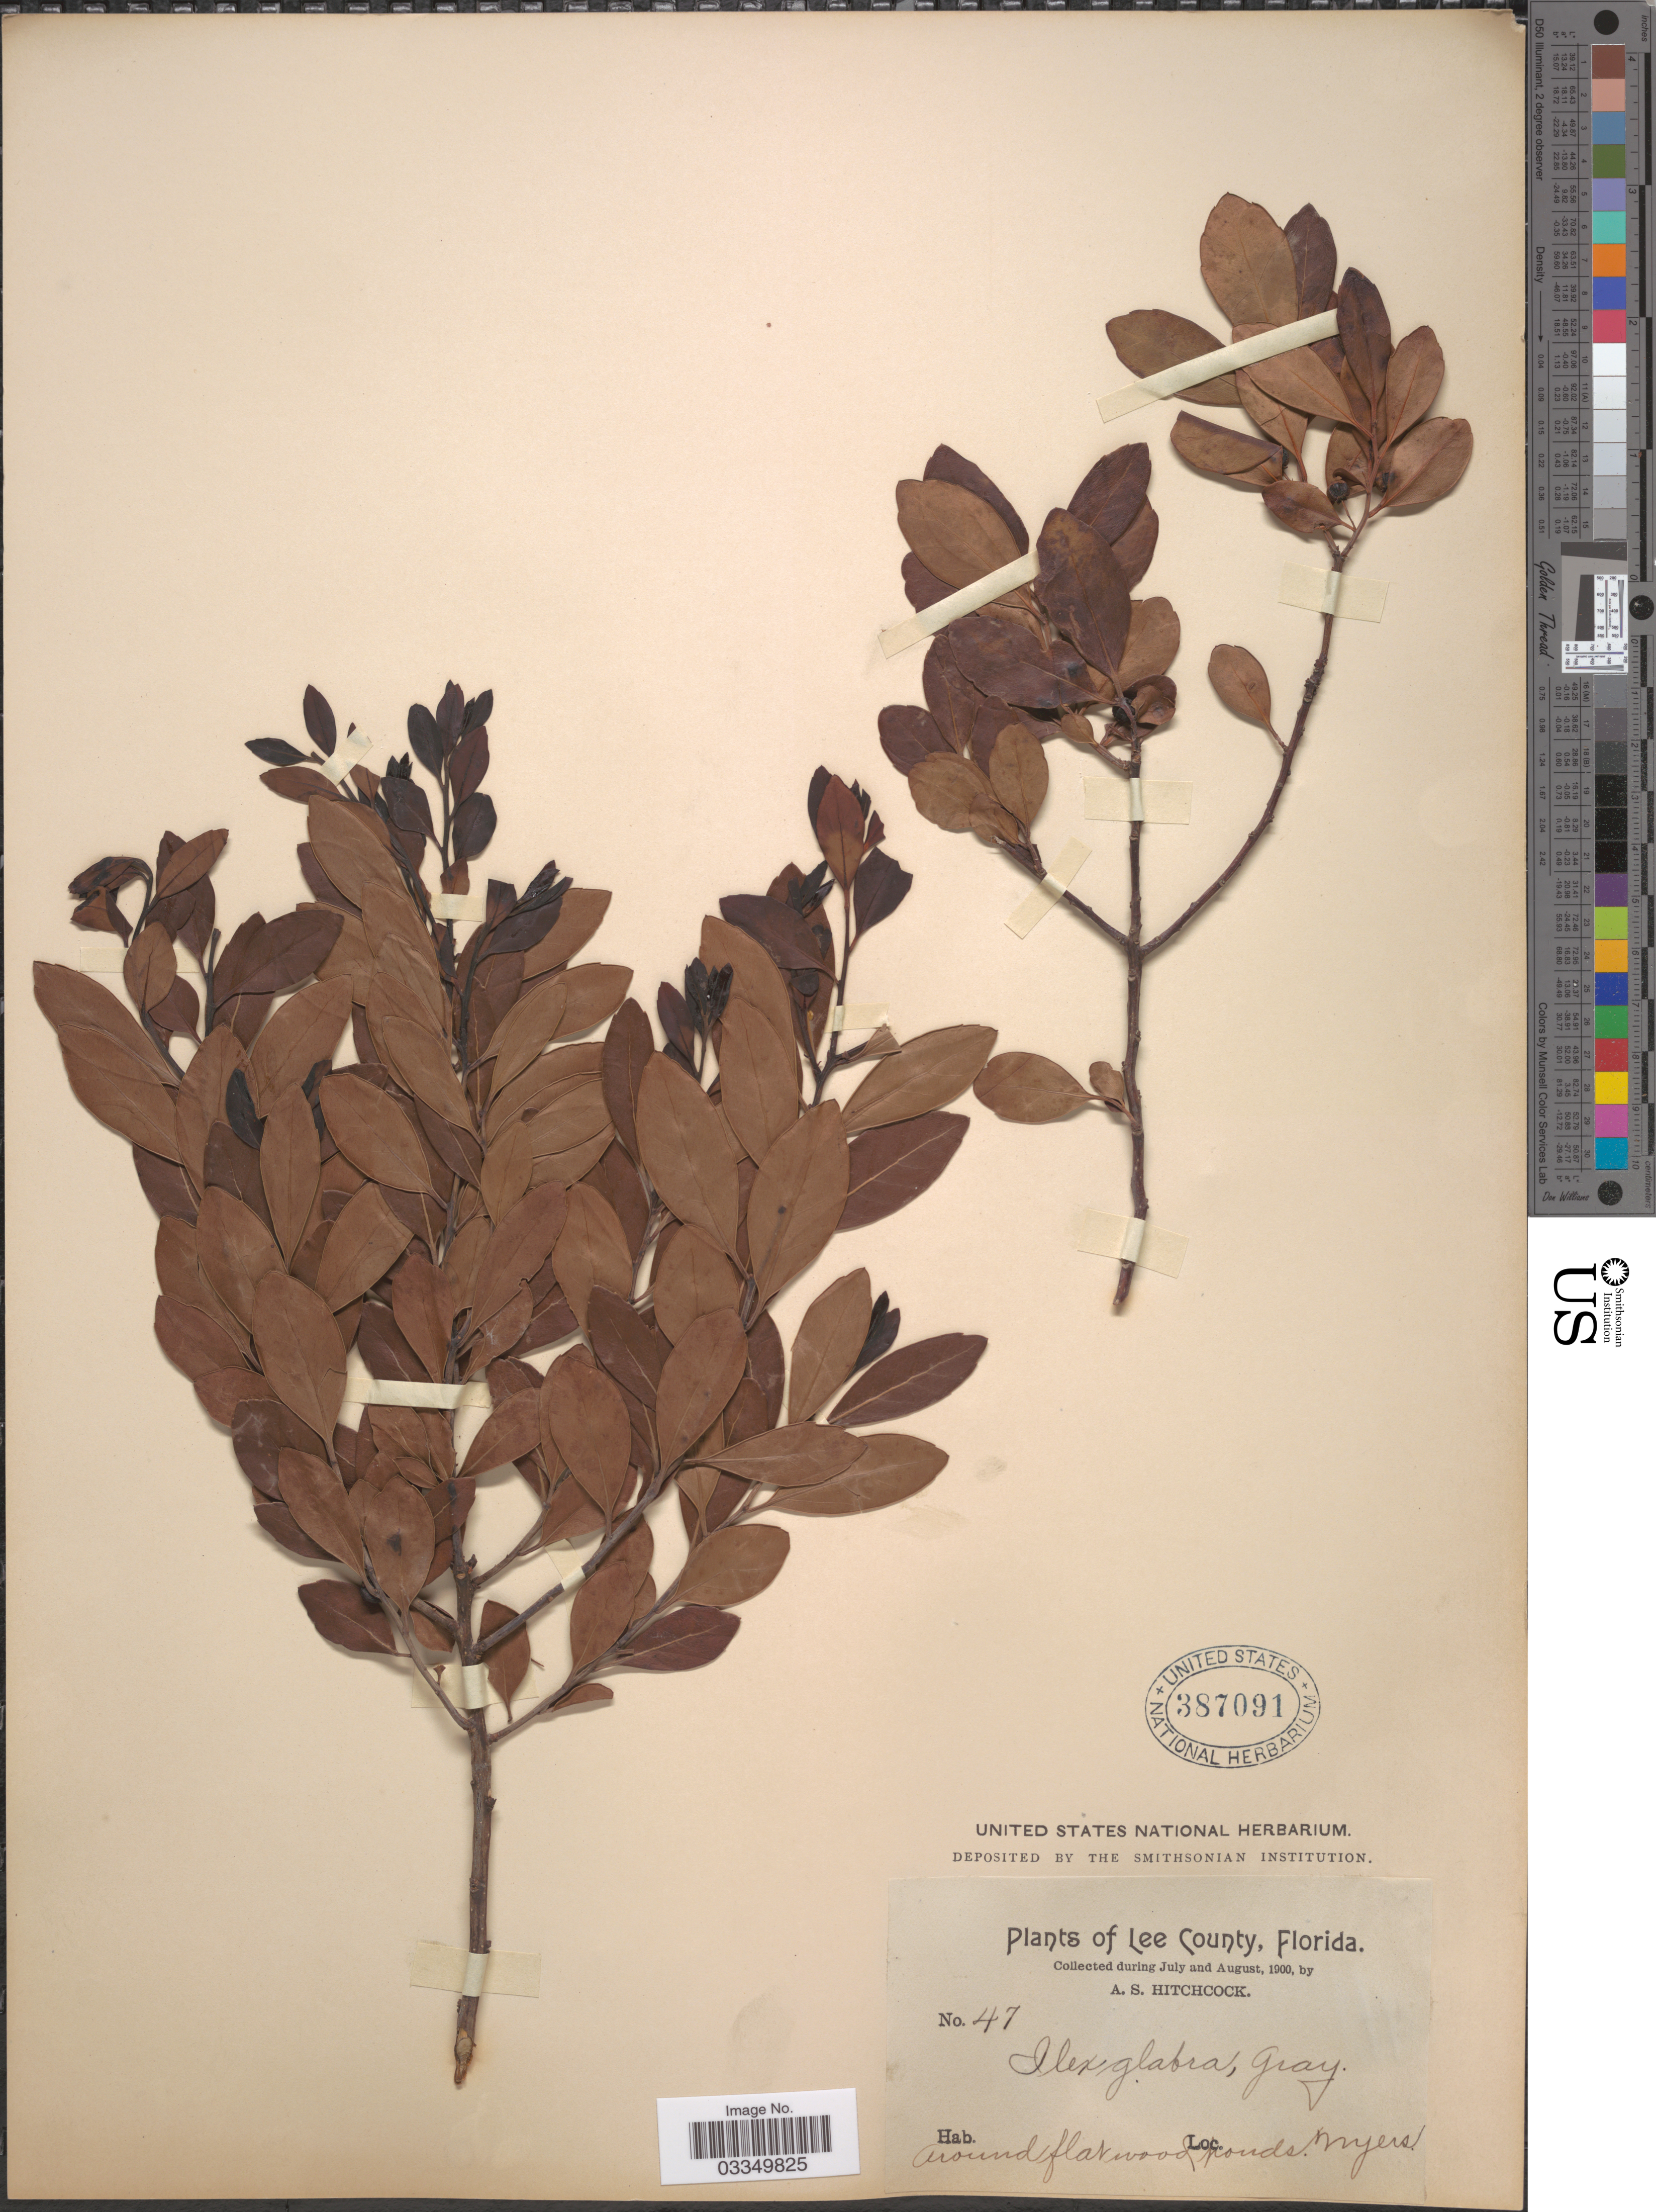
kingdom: Plantae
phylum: Tracheophyta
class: Magnoliopsida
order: Aquifoliales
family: Aquifoliaceae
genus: Ilex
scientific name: Ilex glabra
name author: (L.) A. Gray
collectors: A. S. Hitchcock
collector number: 47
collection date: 1900-07/1900-08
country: United States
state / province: Florida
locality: Lee County. Myers.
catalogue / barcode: US 387091